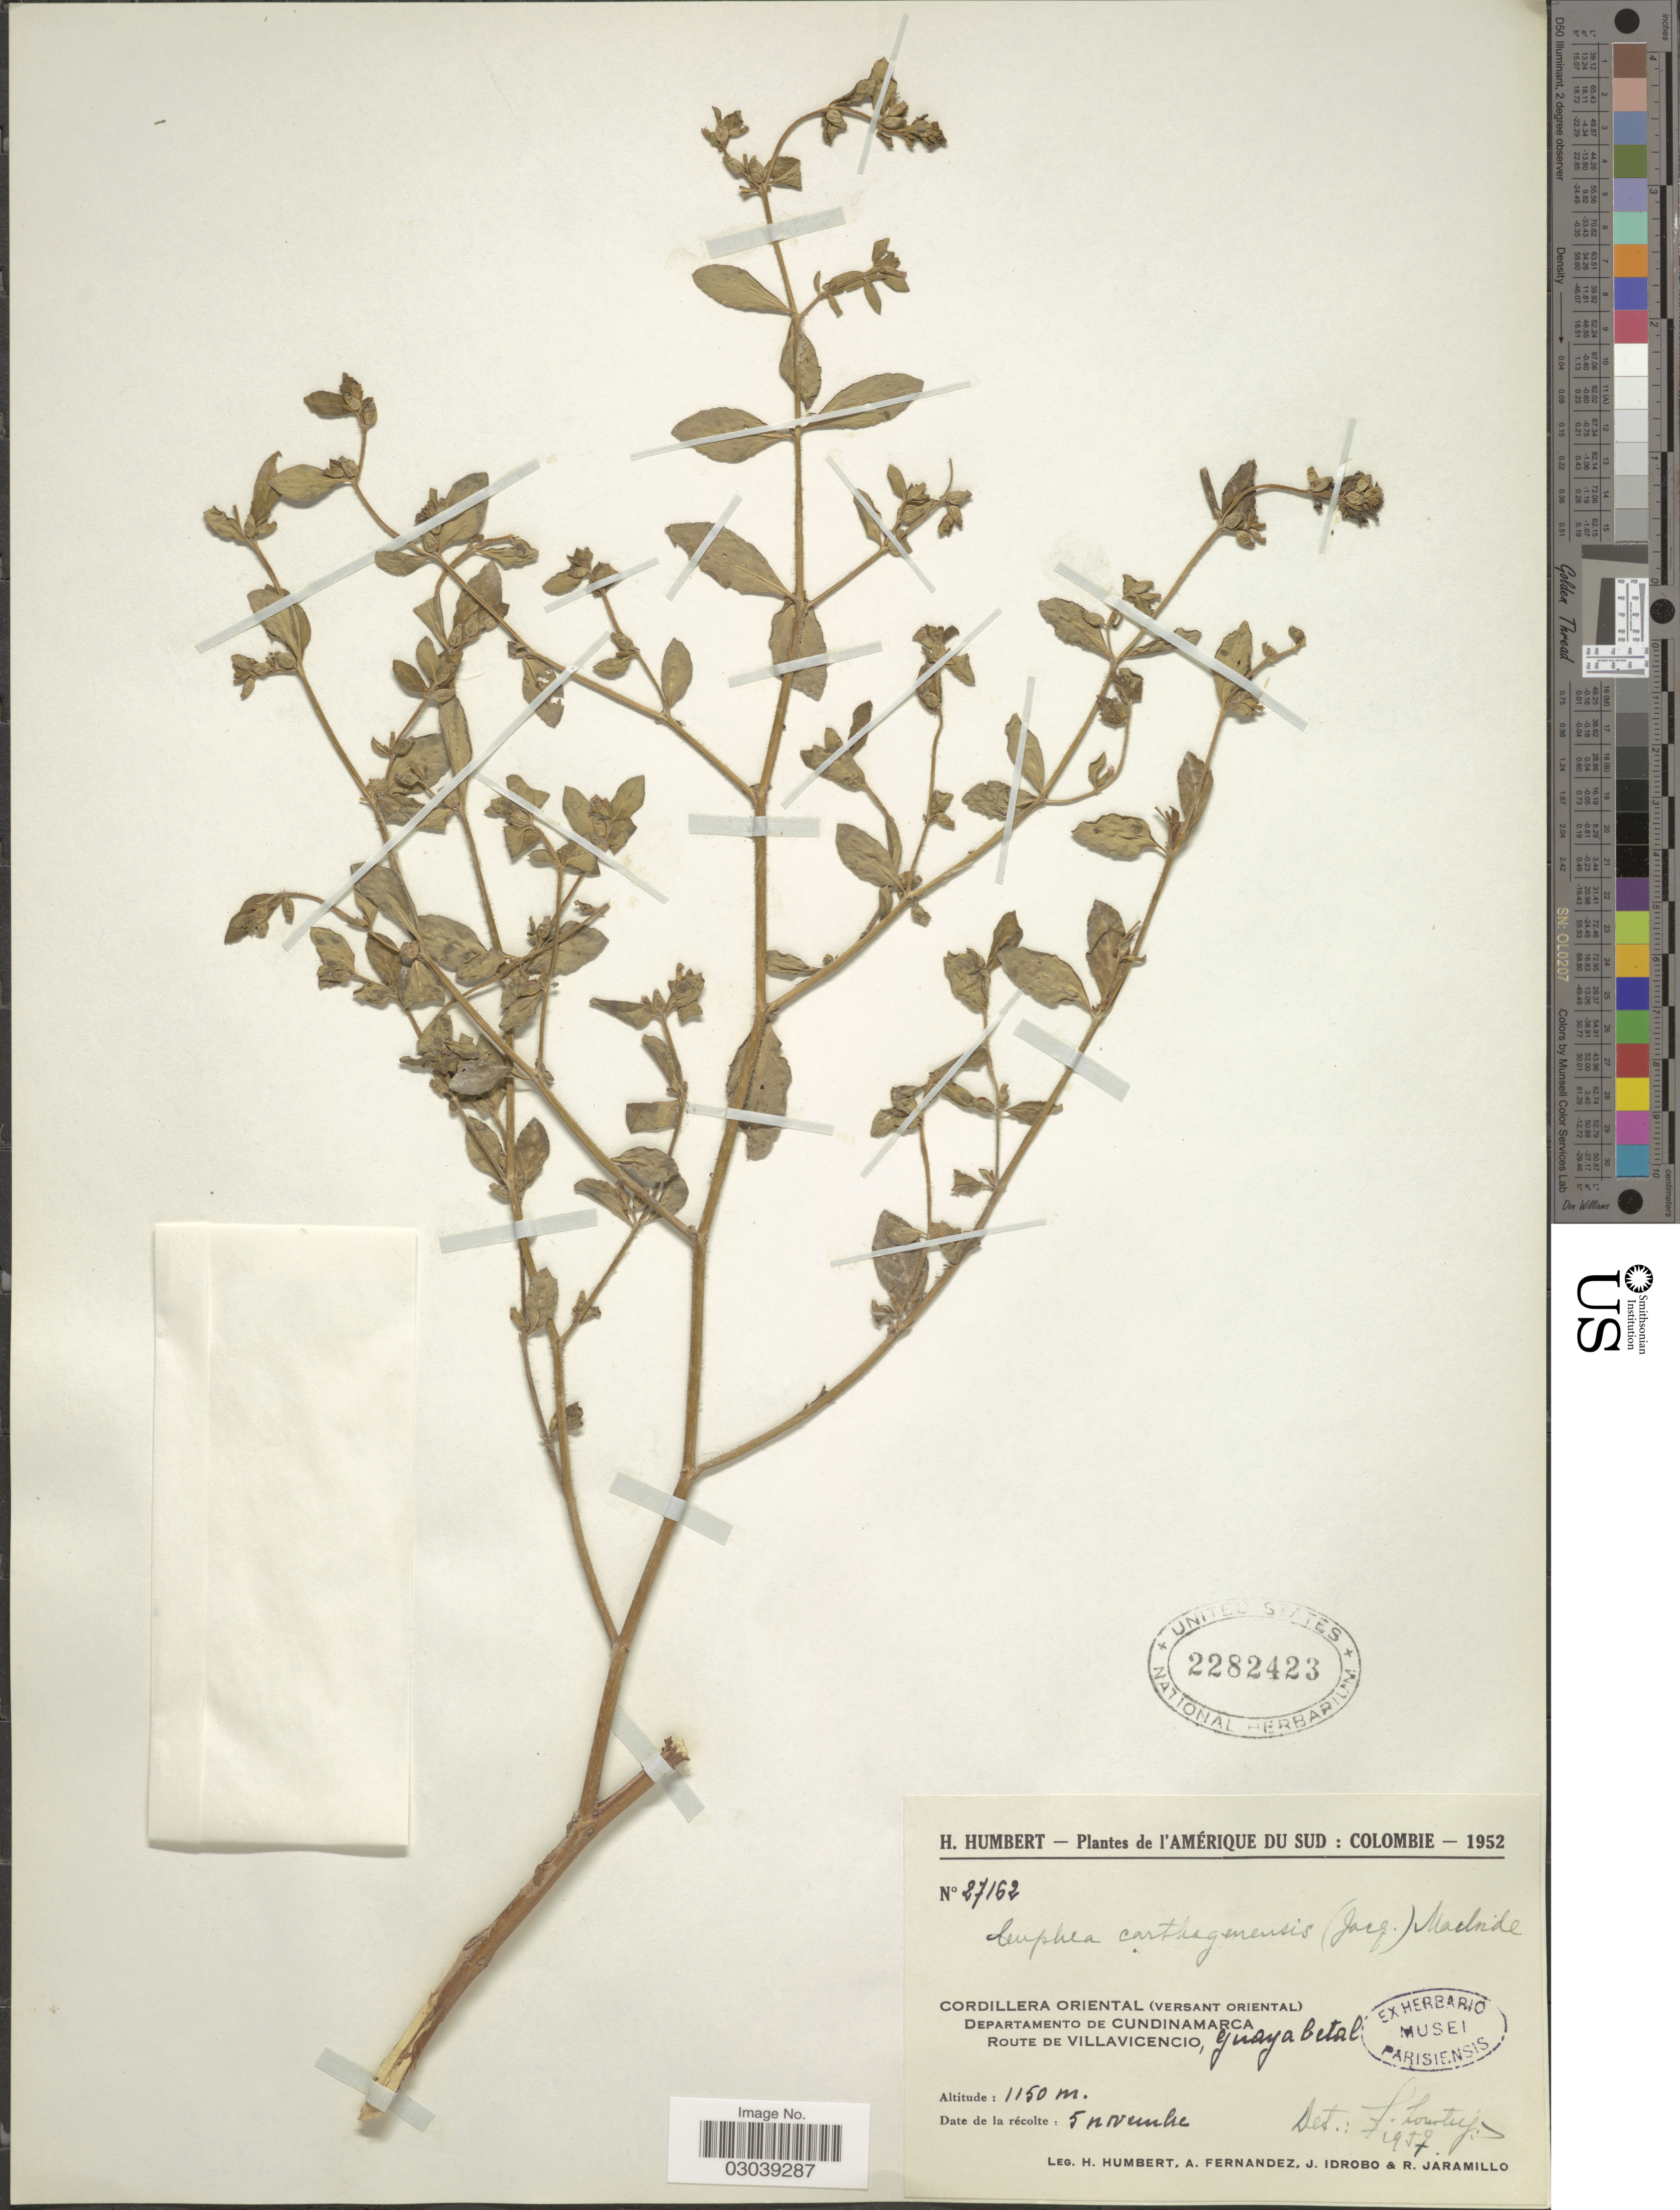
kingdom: Plantae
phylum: Tracheophyta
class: Magnoliopsida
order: Myrtales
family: Lythraceae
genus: Cuphea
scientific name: Cuphea carthagenensis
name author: (Jacq.) J.F. Macbr.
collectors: H. Humbert, A. Fernandez, J. M. Idrobo & R. Jaramillo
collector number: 27162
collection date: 1952-11-05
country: Colombia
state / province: Cundinamarca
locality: Cordillera Oriental (versant oriental). Departamento de Cundinamarca. Route de Villavicencio, Guayabetal.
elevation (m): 1150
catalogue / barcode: US 2282423